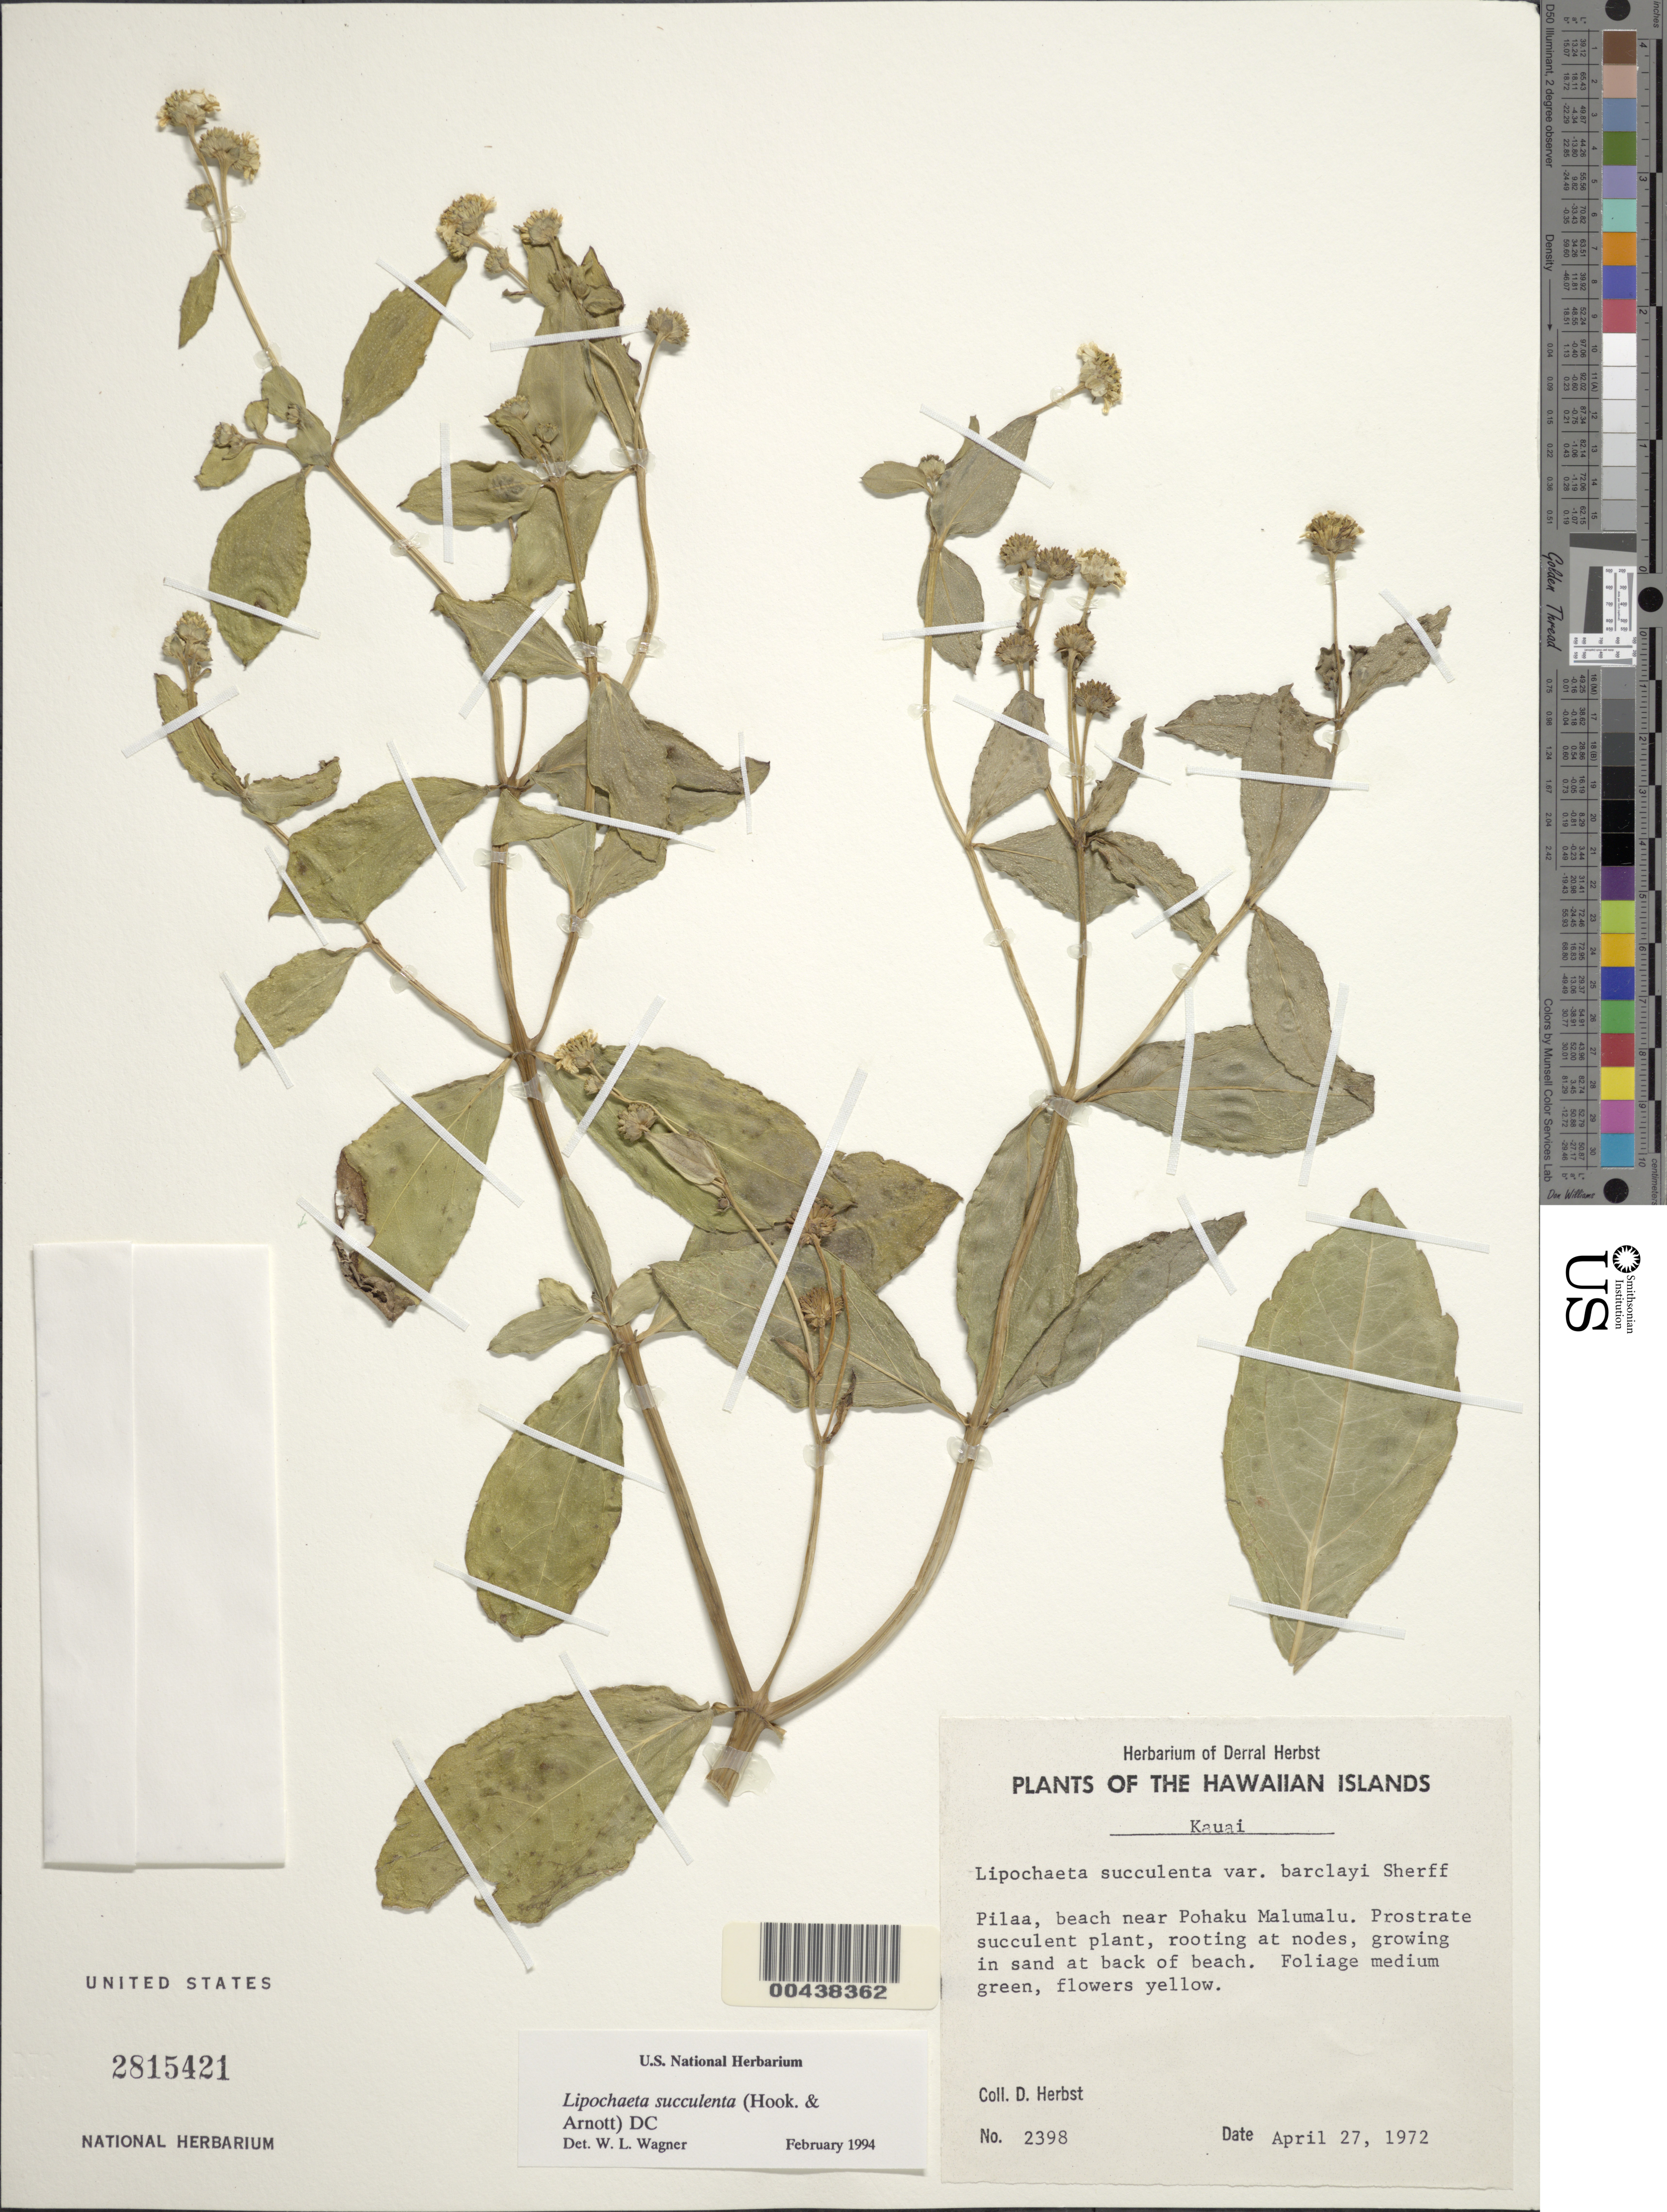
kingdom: Plantae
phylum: Tracheophyta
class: Magnoliopsida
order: Asterales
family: Asteraceae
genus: Lipochaeta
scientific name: Lipochaeta succulenta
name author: (Hook. & Arn.) DC.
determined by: Wagner, W. L., (BOT), Smithsonian Institution - National Museum of Natural History (UNITED STATES)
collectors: D. R. Herbst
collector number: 2398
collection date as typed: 27 Apr 1972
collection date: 1972-04-27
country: United States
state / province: Hawaii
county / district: Kauai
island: Kaua'i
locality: Pilaa, beach near Pohaku Malumalu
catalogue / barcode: US 2815421